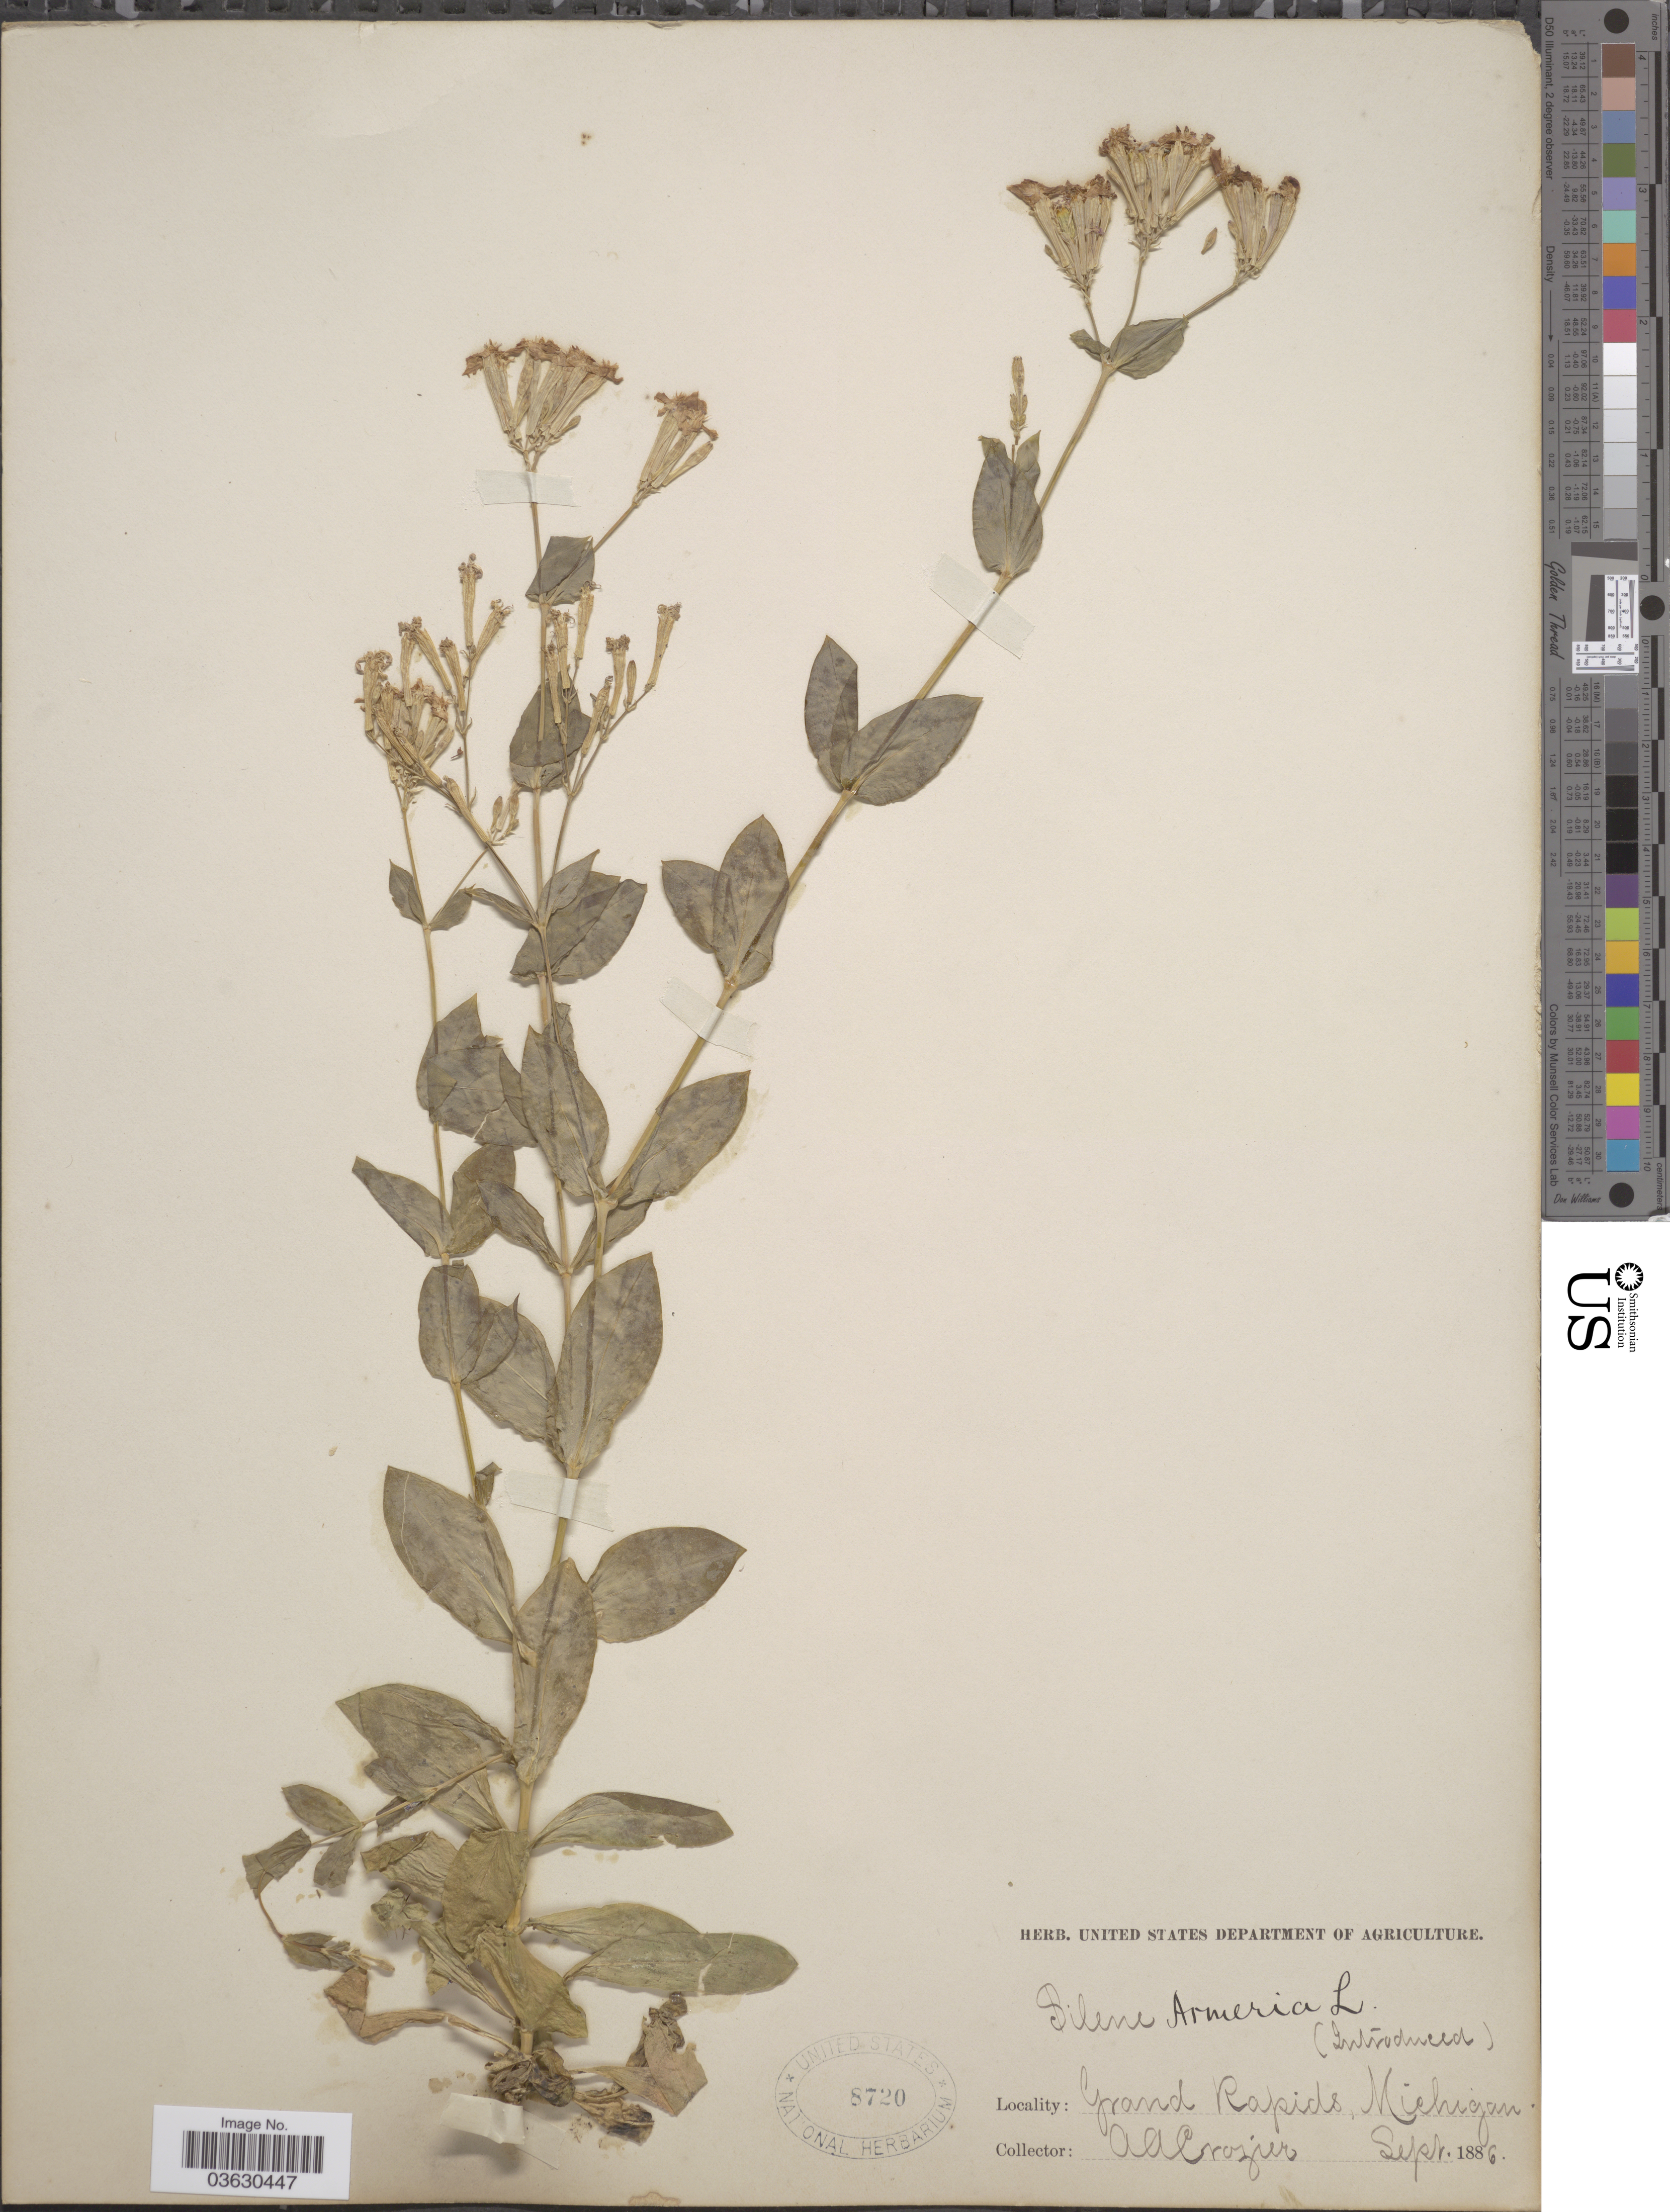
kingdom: Plantae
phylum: Tracheophyta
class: Magnoliopsida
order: Caryophyllales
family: Caryophyllaceae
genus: Atocion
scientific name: Atocion armeria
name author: (L.) Raf.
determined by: U.S. National Herbarium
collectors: A. Crozier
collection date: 1886-09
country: United States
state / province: Michigan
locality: Grand Rapids.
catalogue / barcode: US 8720